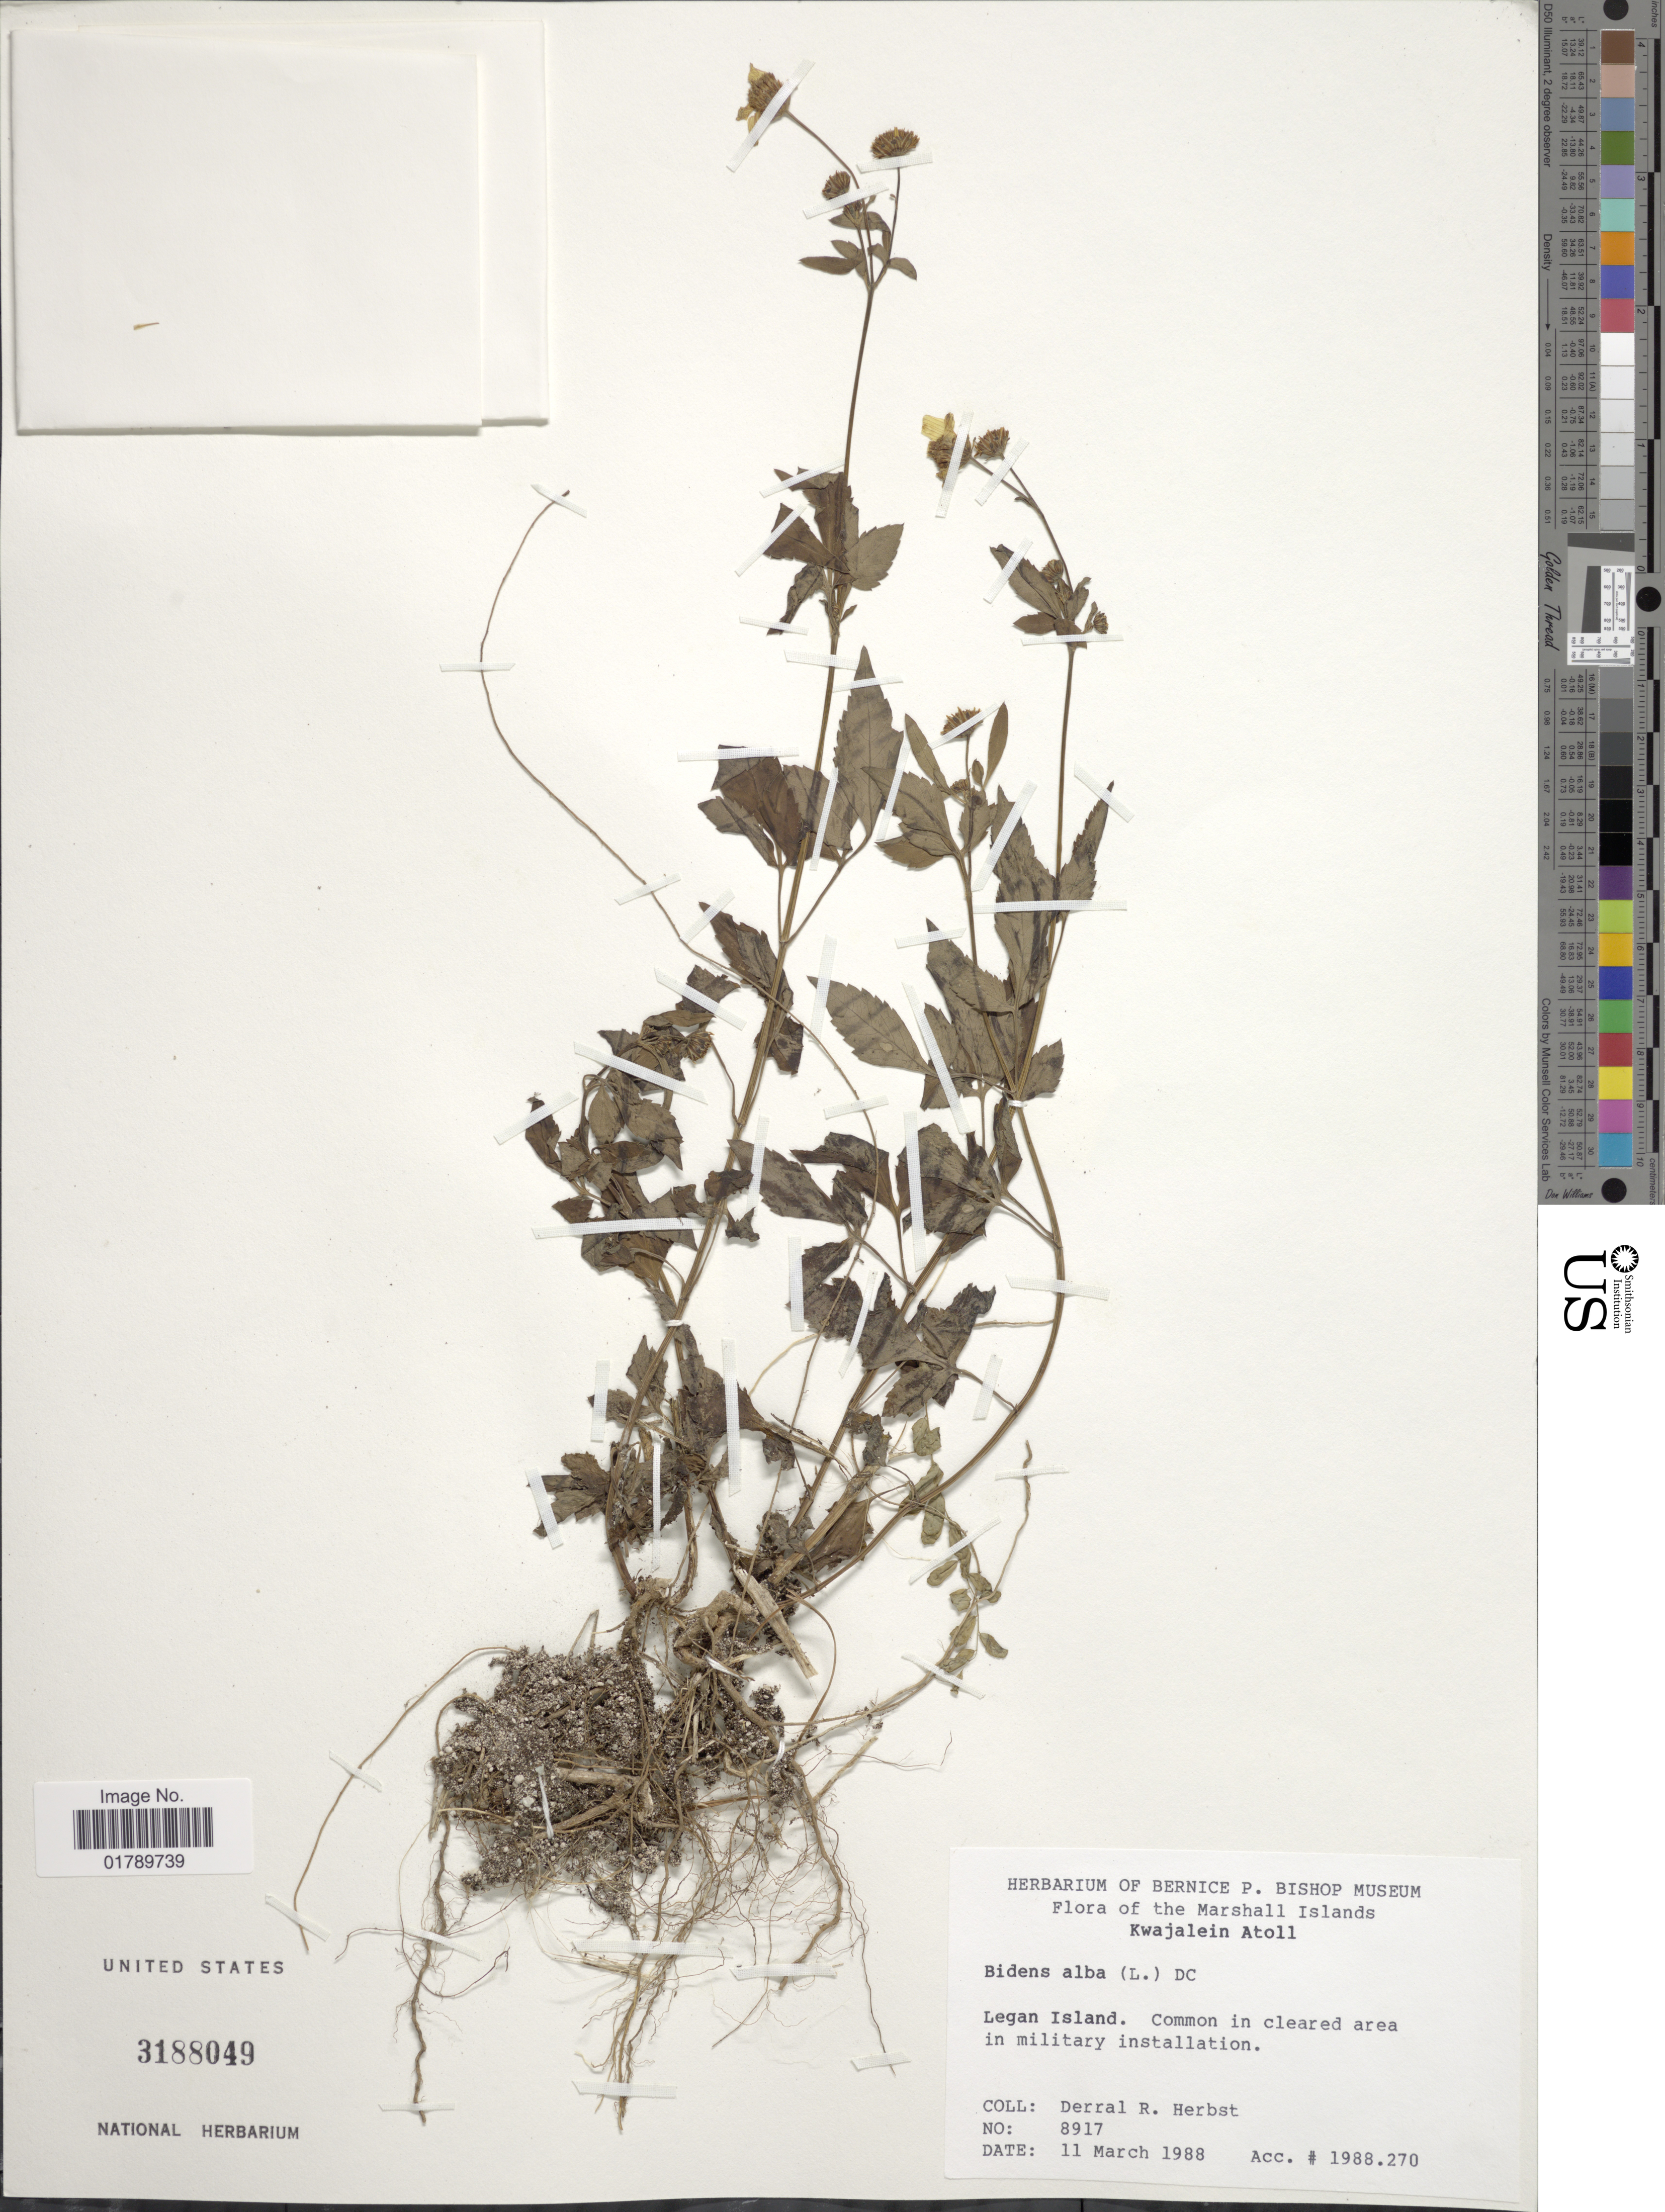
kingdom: Plantae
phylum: Tracheophyta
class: Magnoliopsida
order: Asterales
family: Asteraceae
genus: Bidens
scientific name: Bidens alba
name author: (L.) DC.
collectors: D. R. Herbst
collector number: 8917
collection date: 1988-03-11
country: Marshall Islands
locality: The Marshall Islands. Kwajalein Atoll. Legan Island.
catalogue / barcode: US 3188049